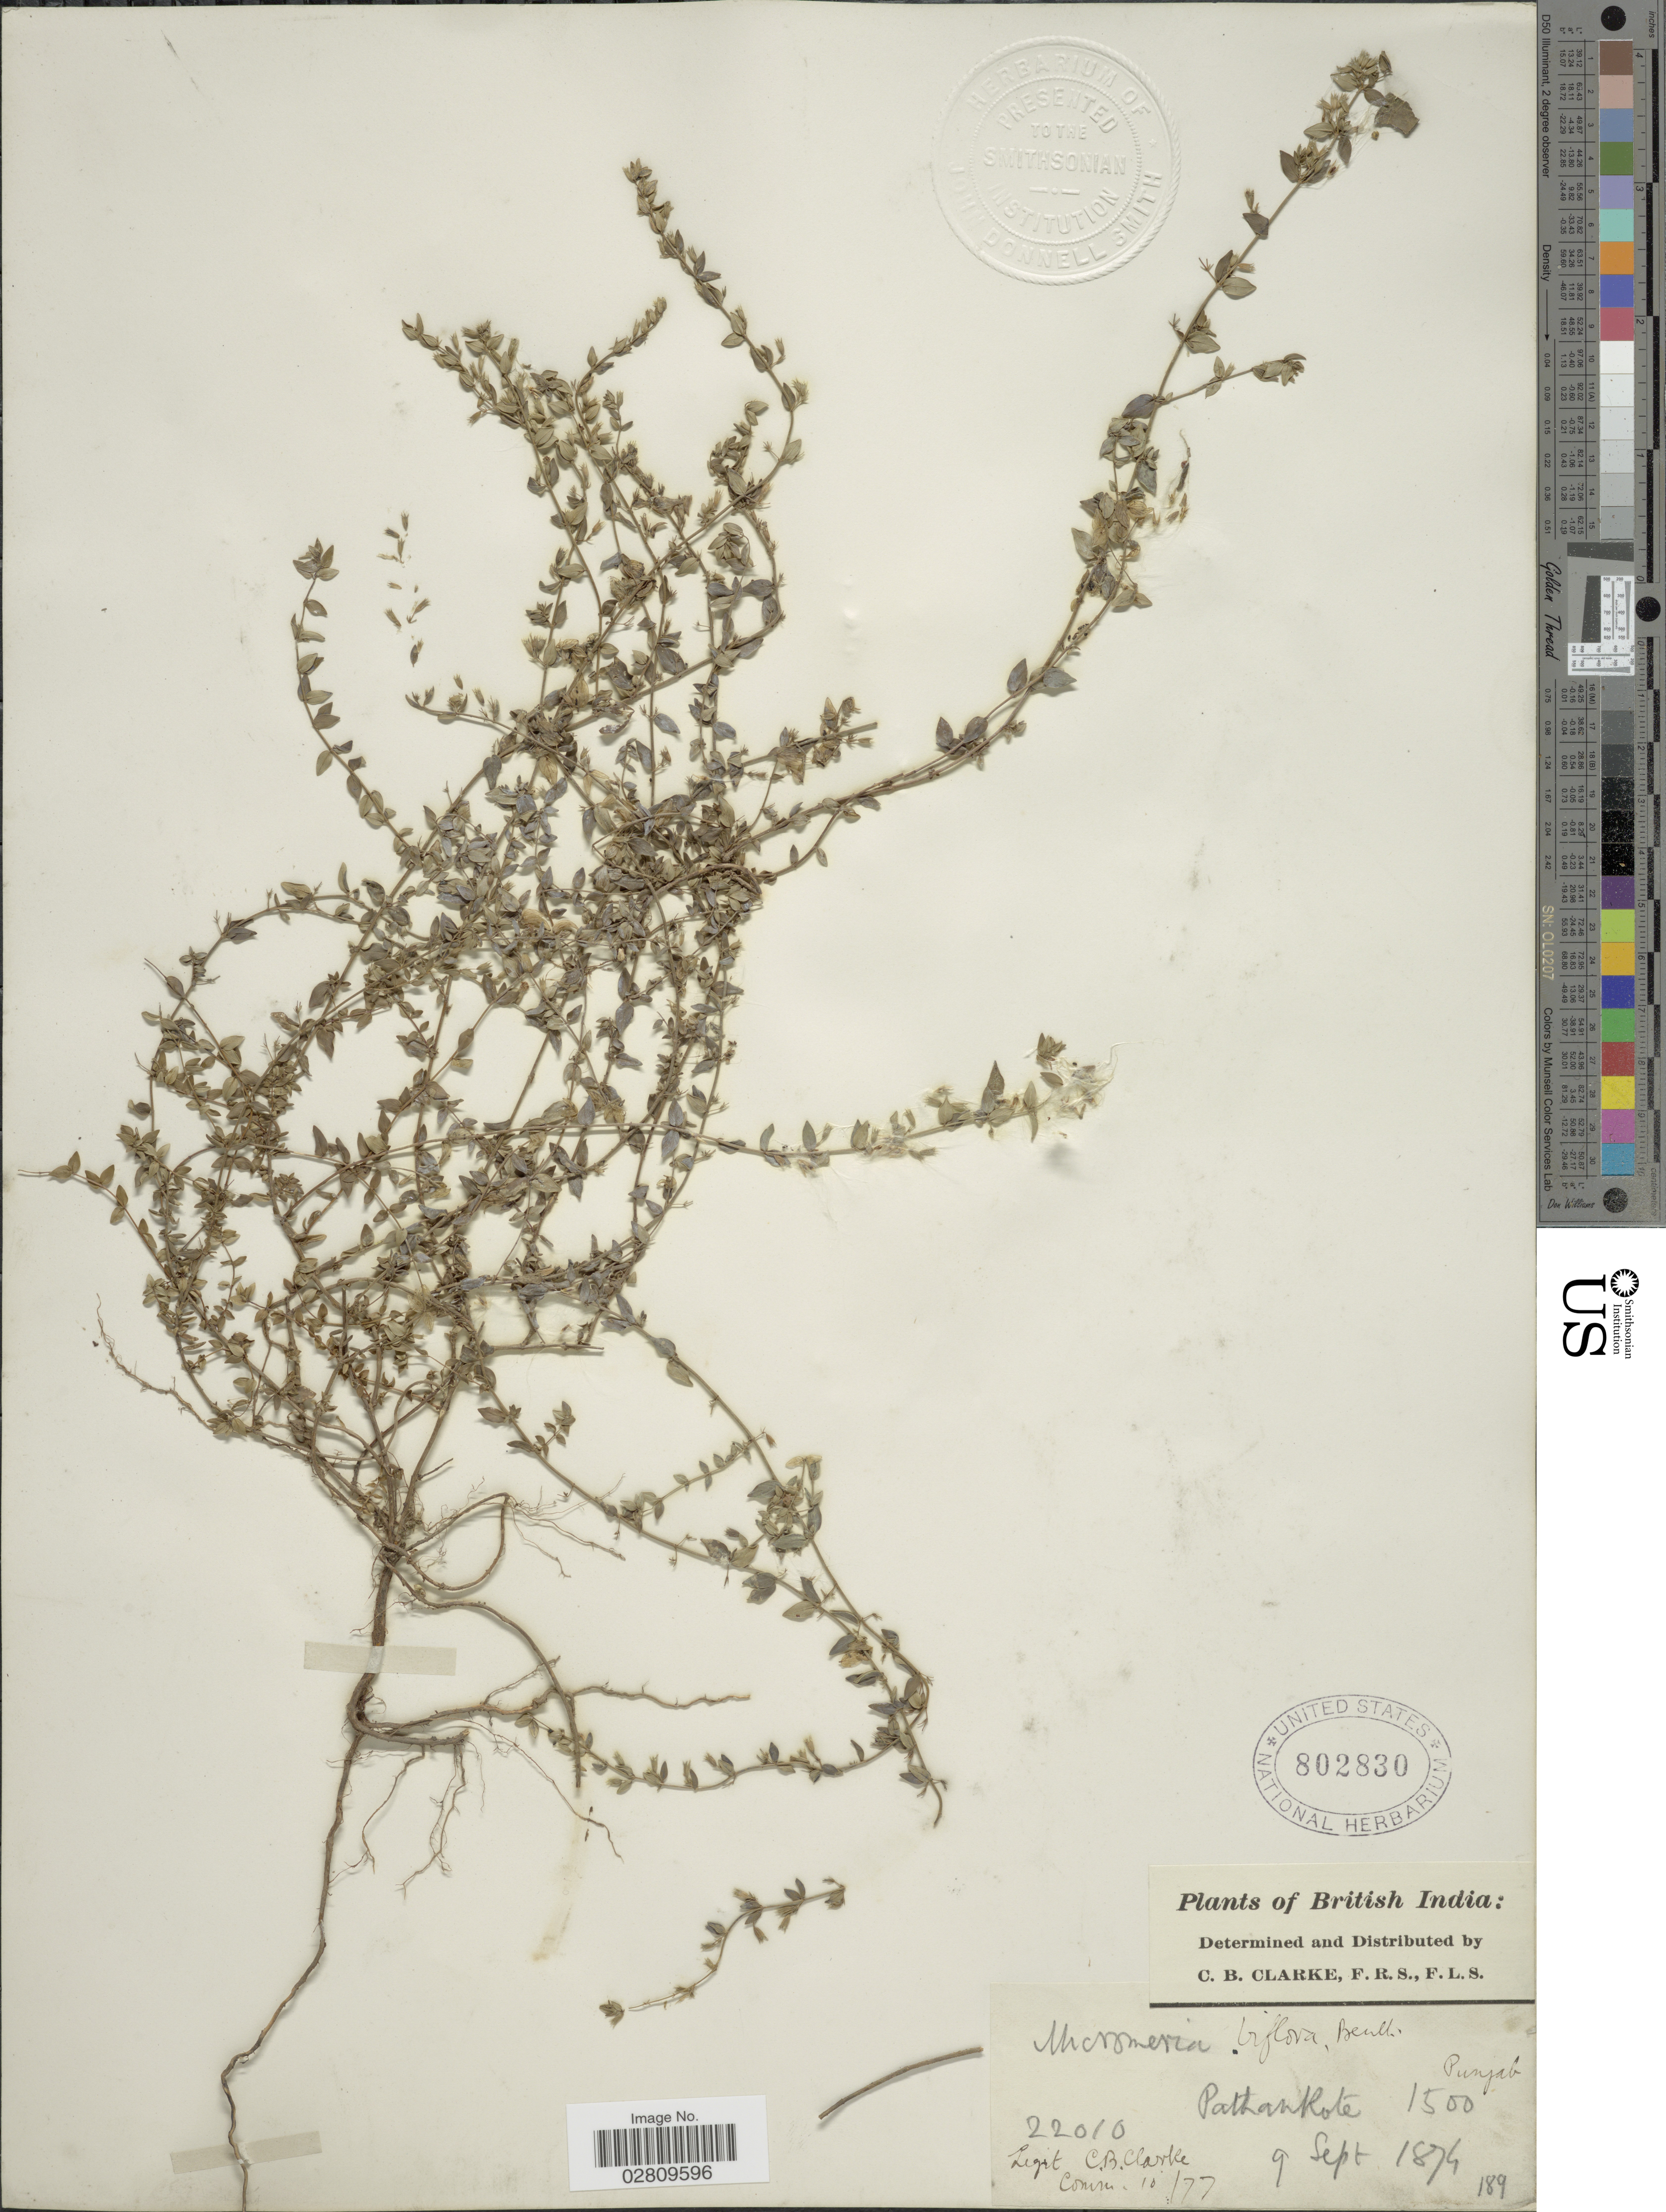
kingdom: Plantae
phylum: Tracheophyta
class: Magnoliopsida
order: Lamiales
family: Lamiaceae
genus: Micromeria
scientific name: Micromeria biflora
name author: (Buch.-Ham. ex D. Don) Benth.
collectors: C. B. Clarke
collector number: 22010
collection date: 1874-09-09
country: India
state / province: Punjab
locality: British India. Punjab. Pathankote.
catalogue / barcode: US 802830